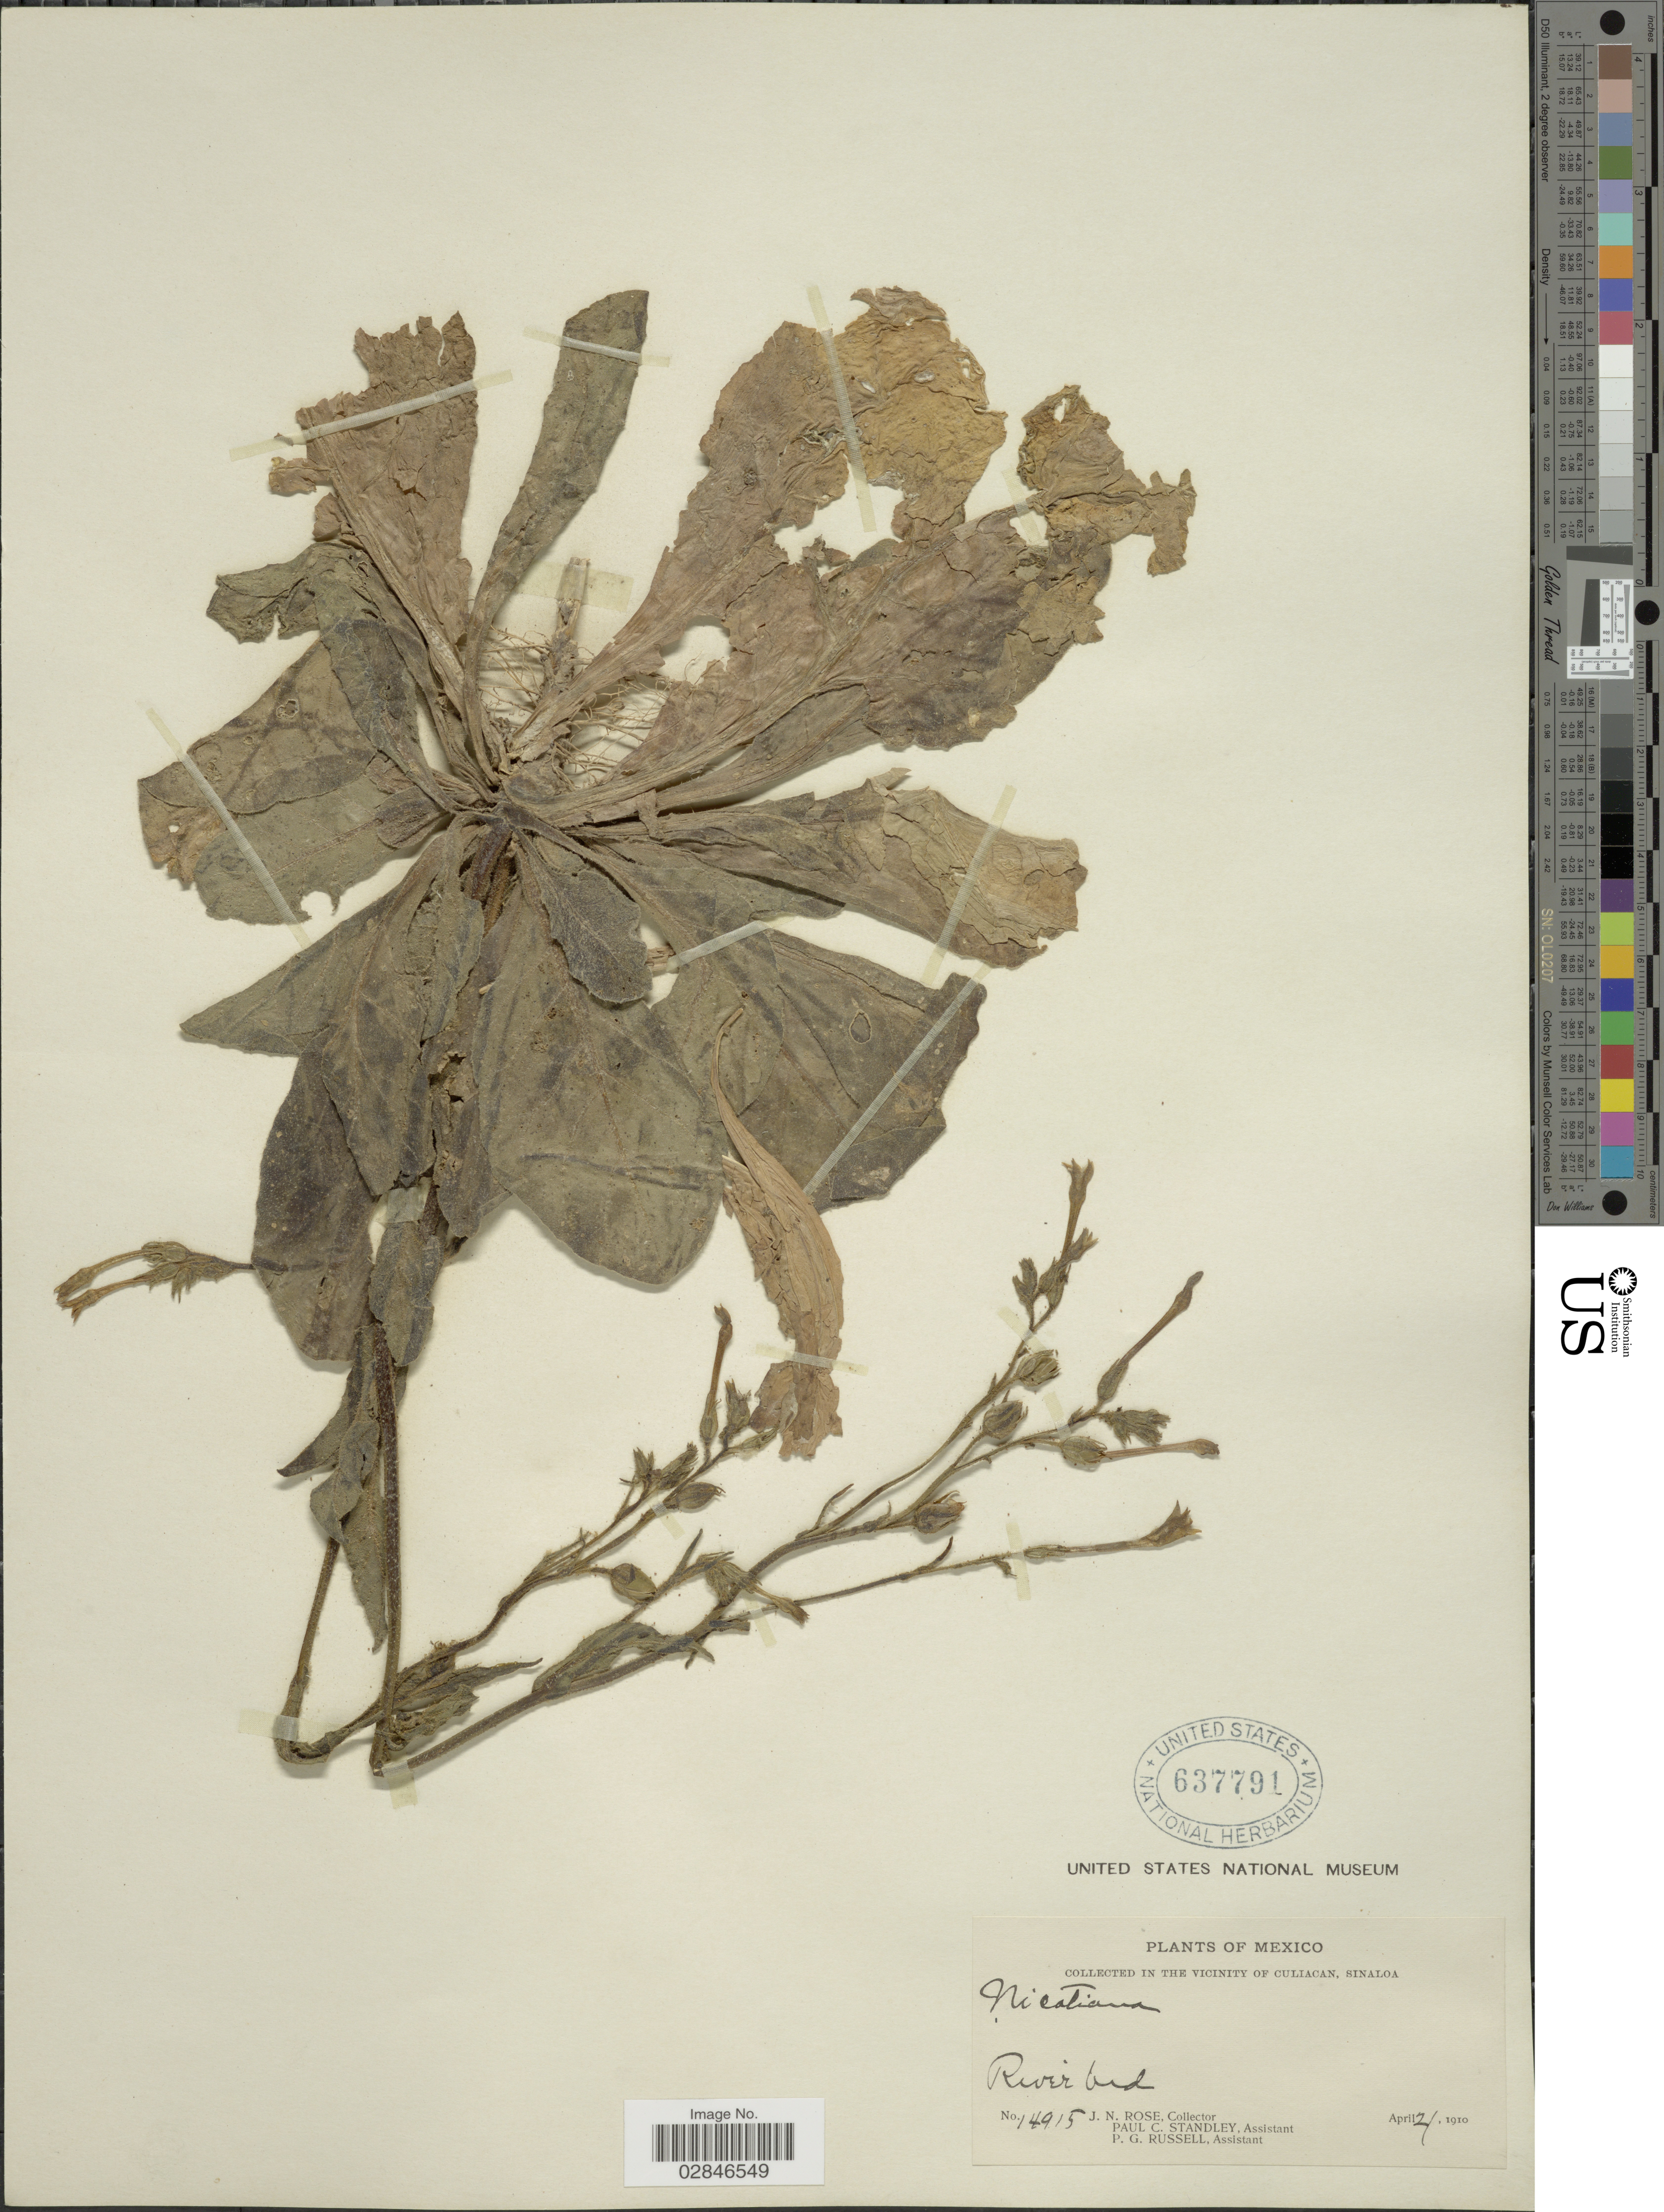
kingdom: Plantae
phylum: Tracheophyta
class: Magnoliopsida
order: Solanales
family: Solanaceae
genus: Nicotiana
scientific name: Nicotiana plumbaginifolia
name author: Viv.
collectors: J. N. Rose, P. C. Standley & P. G. Russell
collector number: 14915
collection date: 1910-04-21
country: Mexico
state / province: Sinaloa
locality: In the vicinity of Culiacan.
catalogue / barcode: US 637791